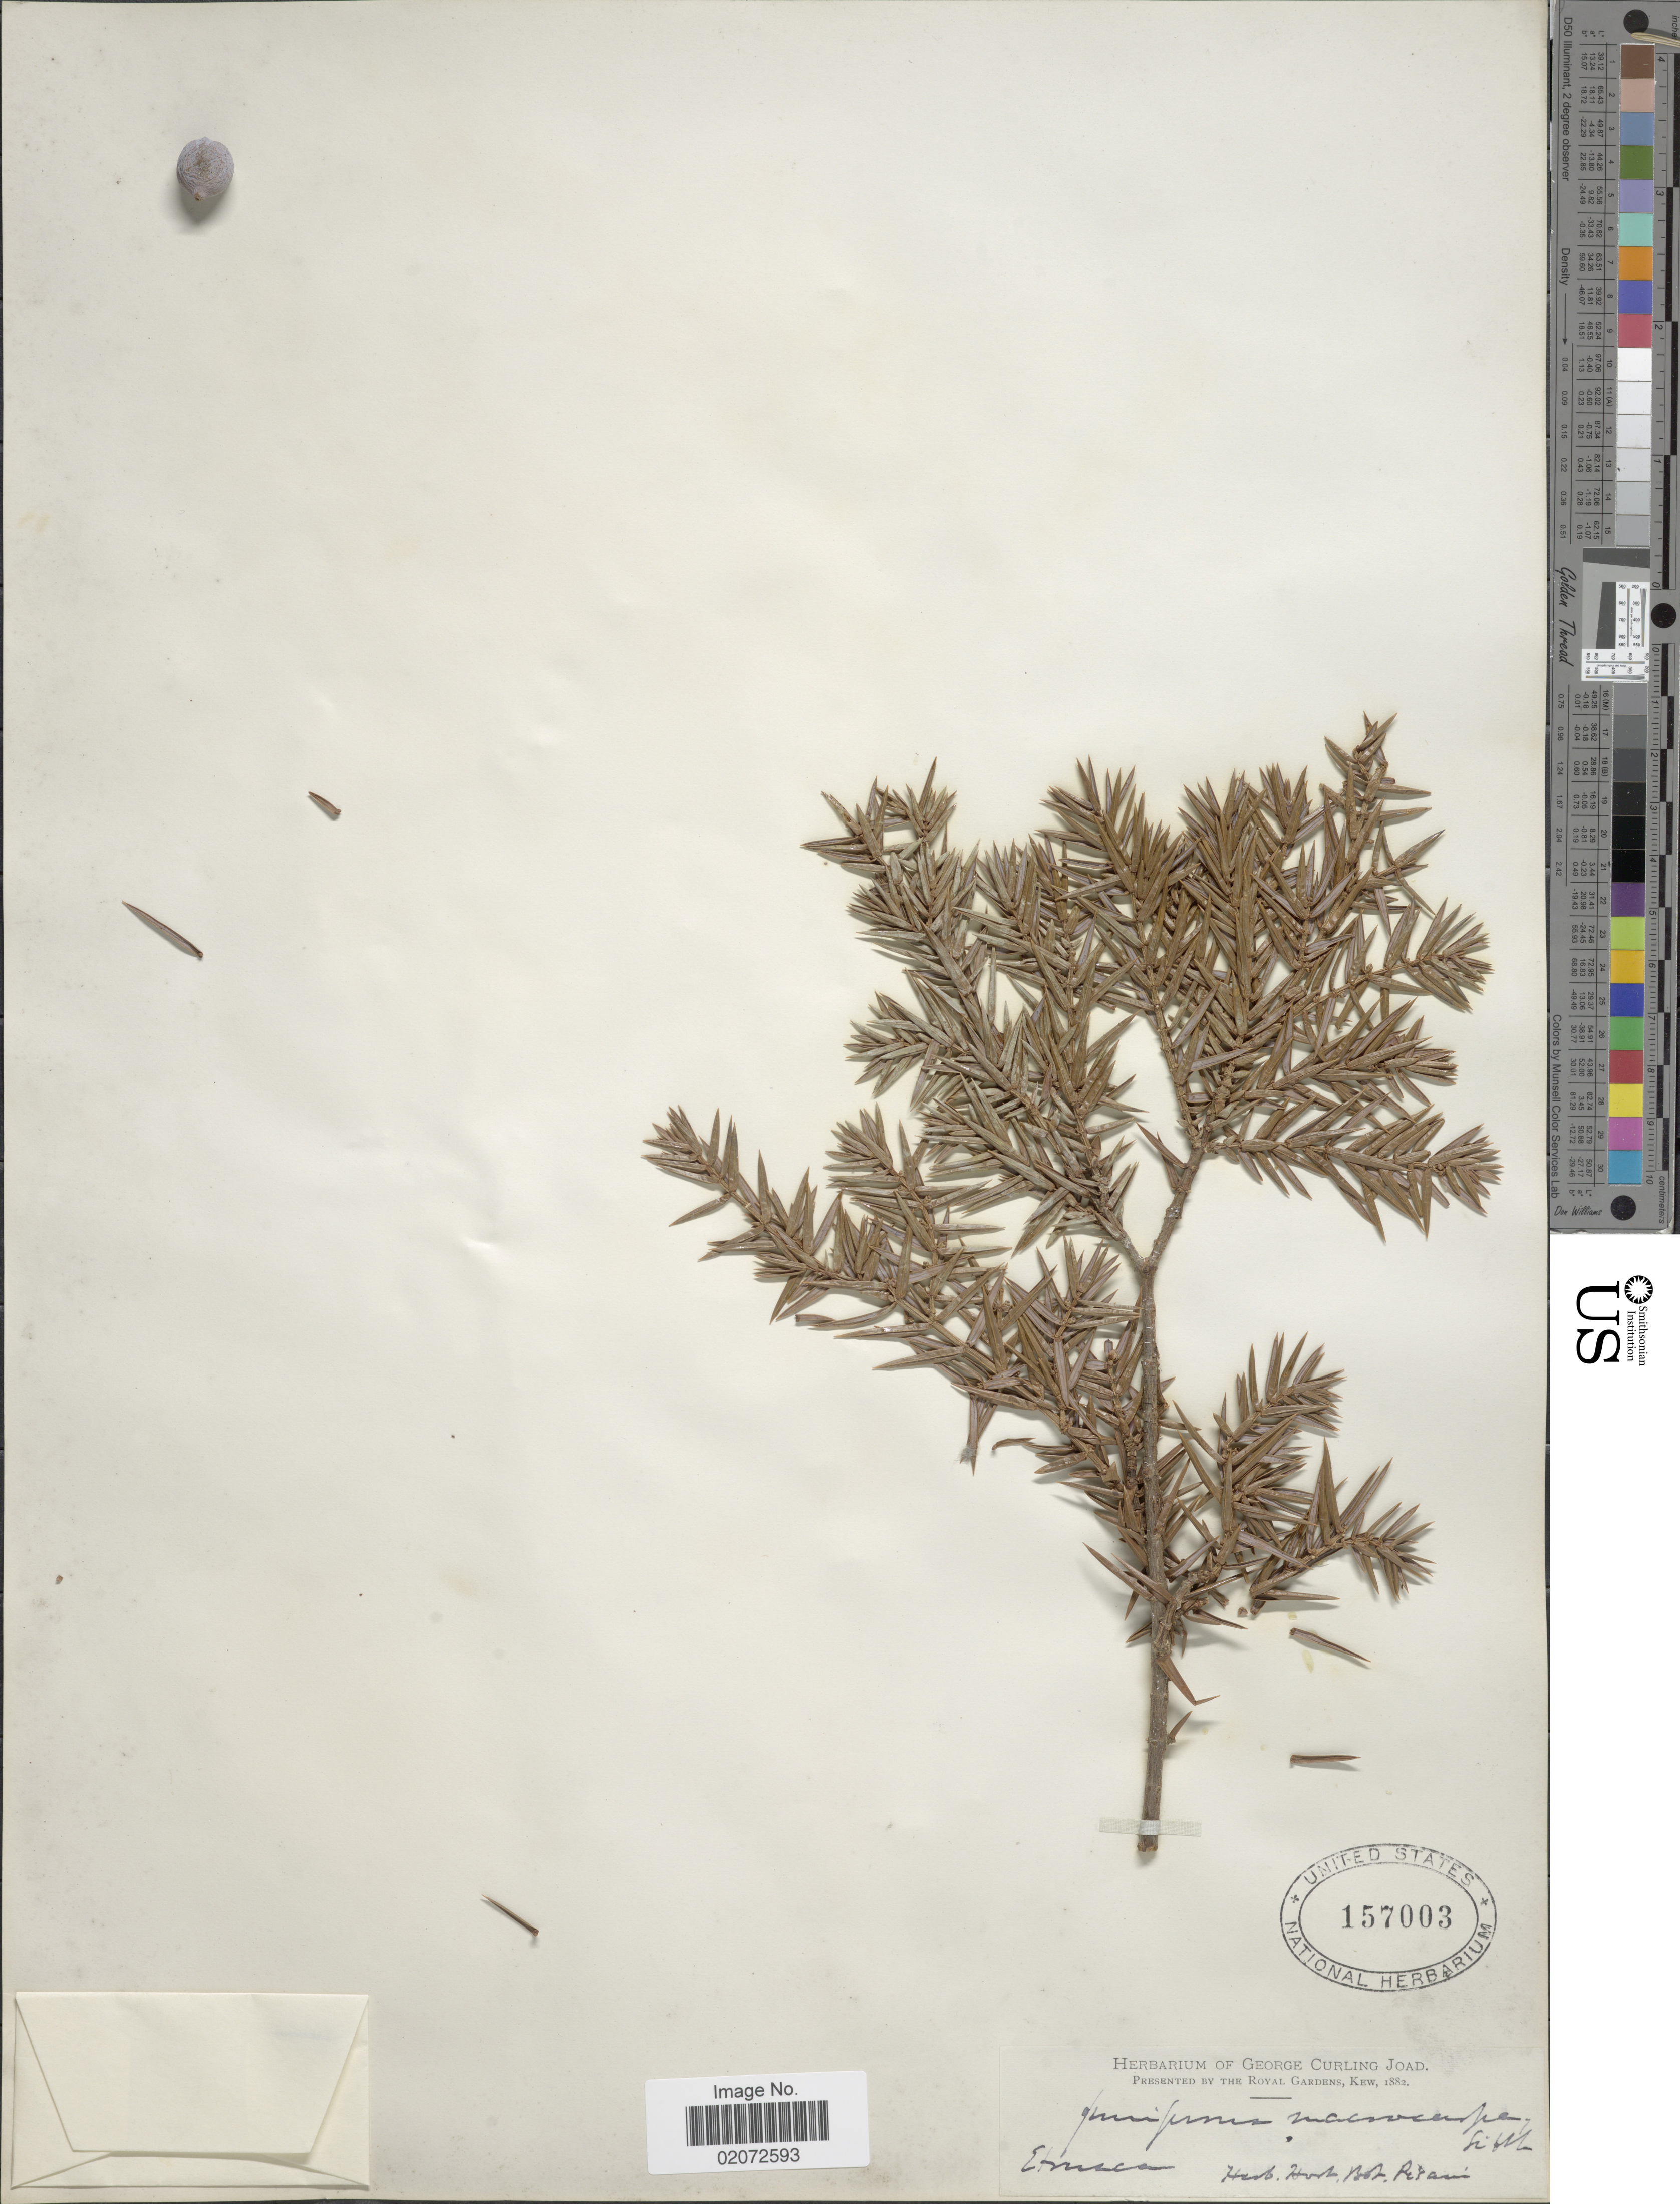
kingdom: Plantae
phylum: Tracheophyta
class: Pinopsida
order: Pinales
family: Cupressaceae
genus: Juniperus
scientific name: Juniperus macrocarpa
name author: Sibth. & Sm.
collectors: ex herb. Hort. Bot. Pisani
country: Italy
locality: Etrusca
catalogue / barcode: US 157003